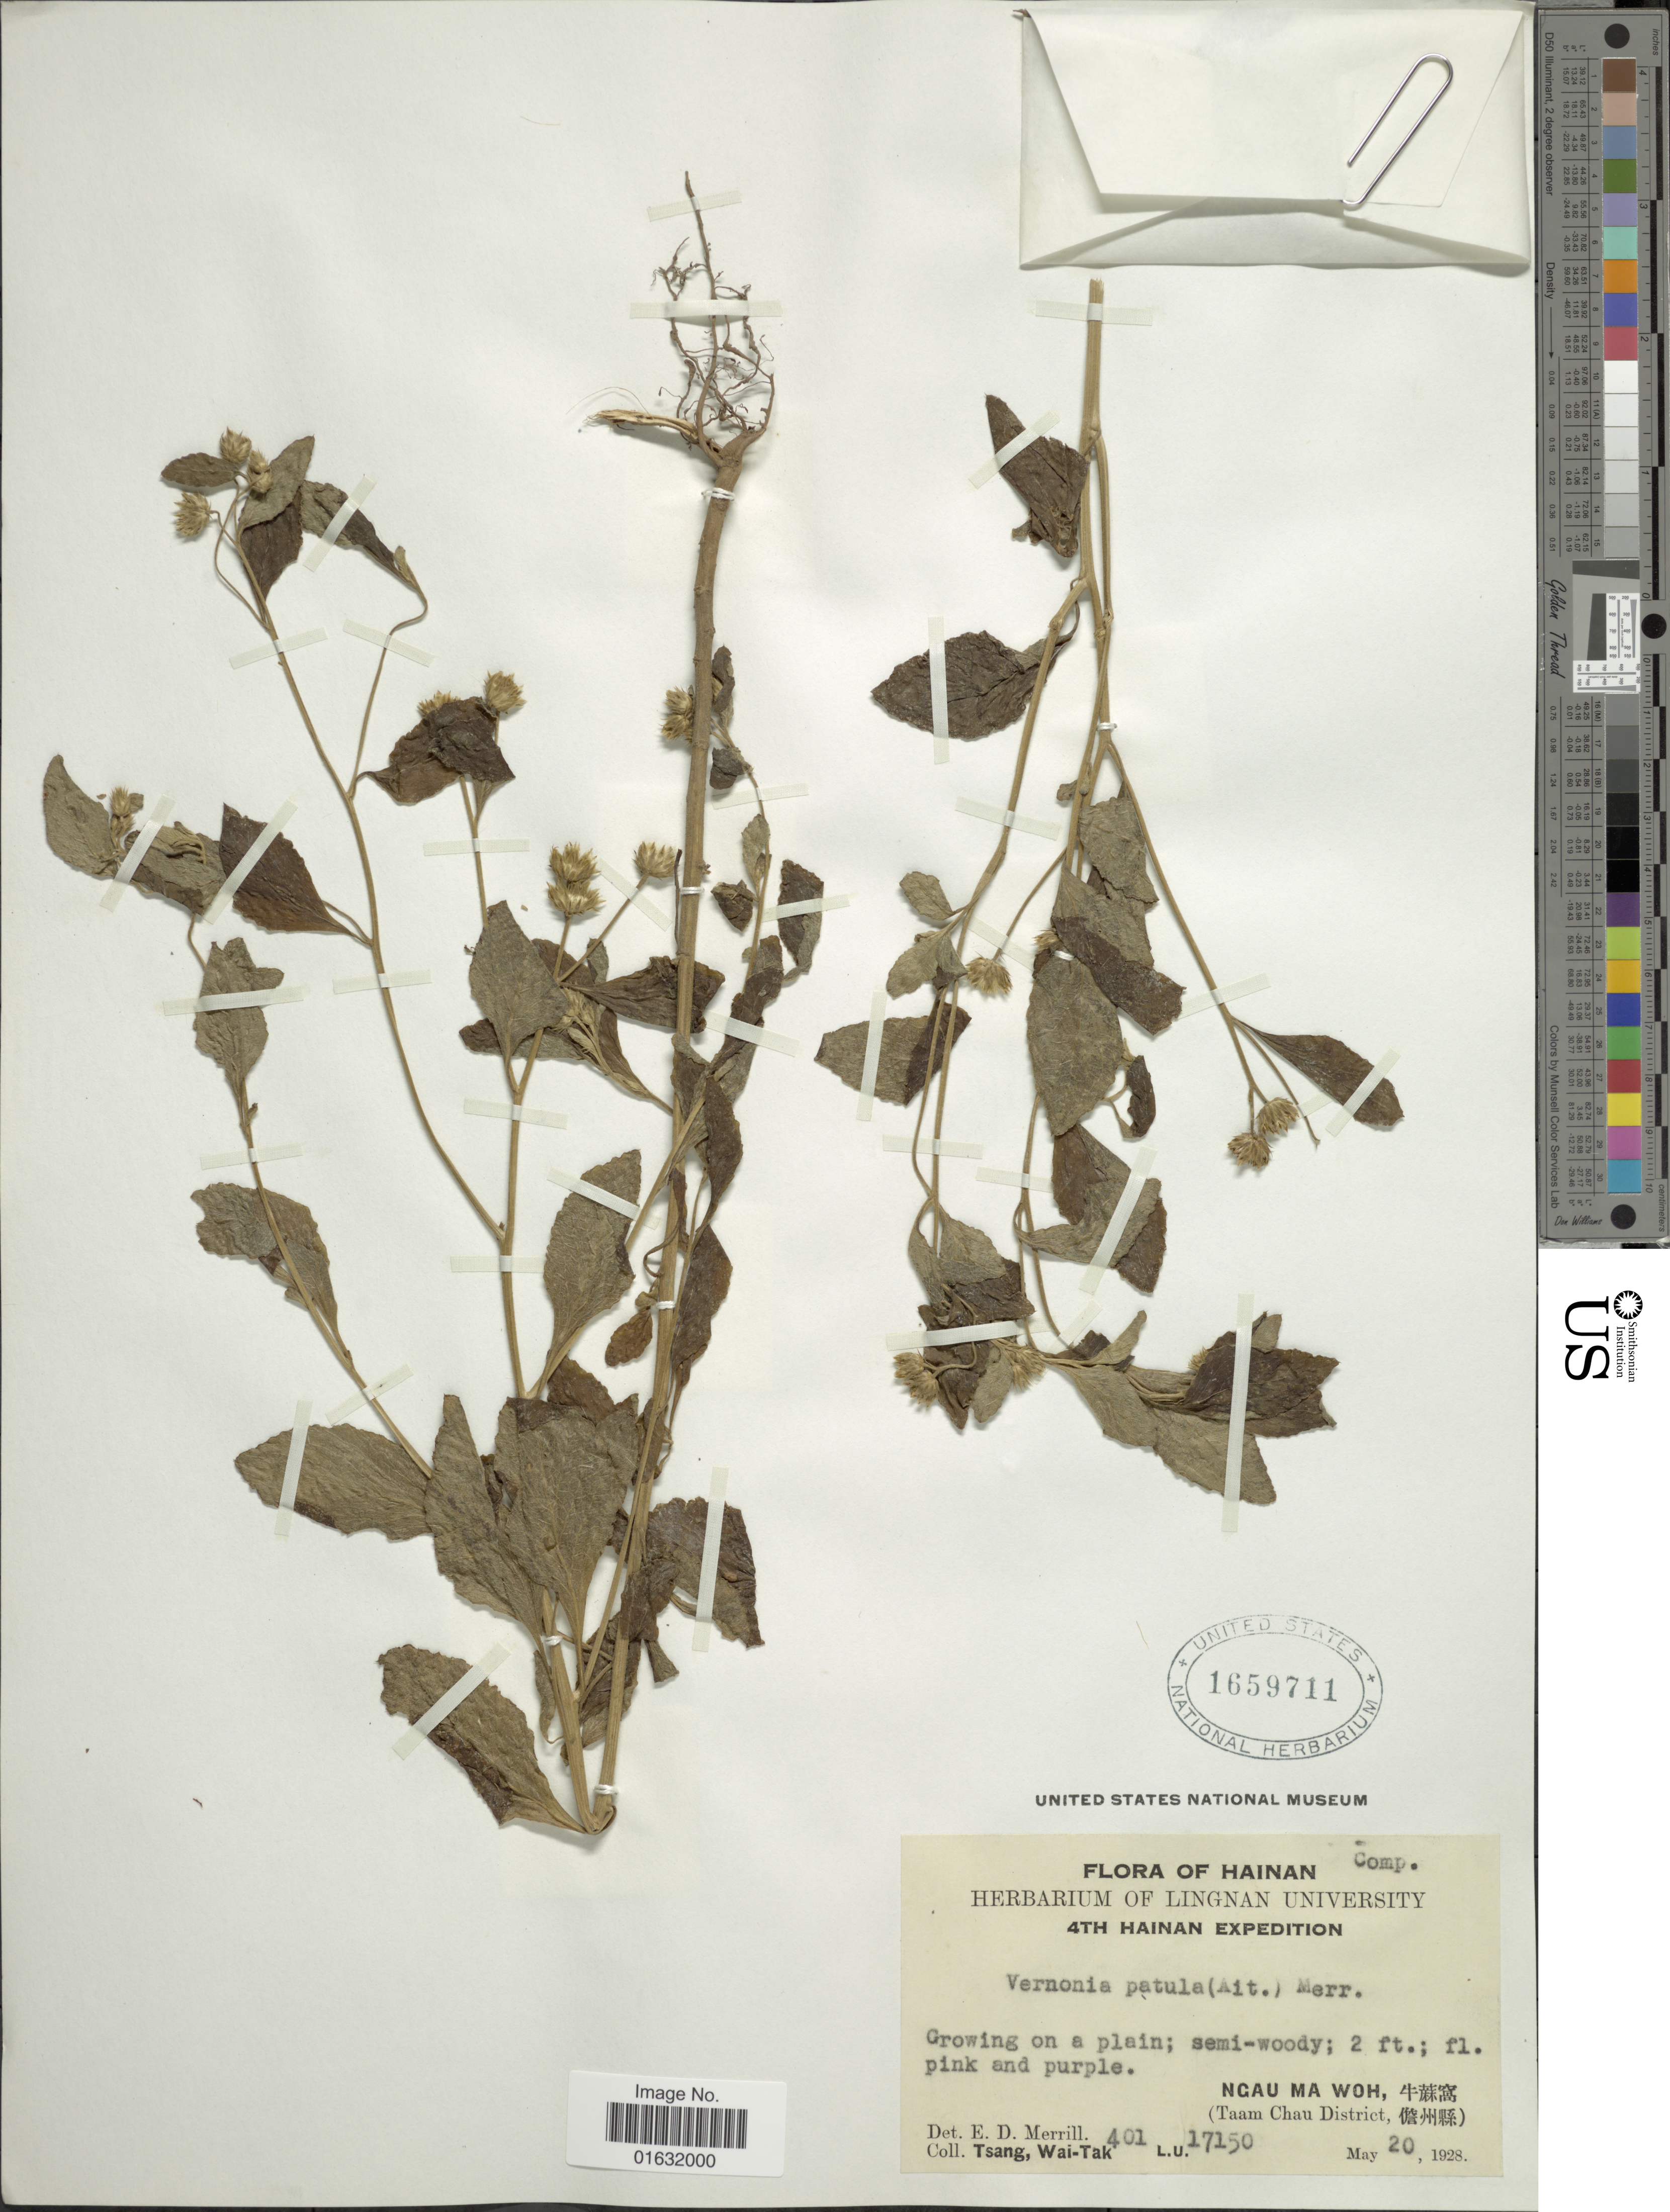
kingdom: Plantae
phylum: Tracheophyta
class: Magnoliopsida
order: Asterales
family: Asteraceae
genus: Cyanthillium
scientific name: Cyanthillium patulum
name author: (Aiton) H. Rob.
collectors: W. T. Tsang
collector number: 17150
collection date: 1928-05-20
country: China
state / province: Hainan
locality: Hainan, Ngau Ma Woh, (Taam Chau District).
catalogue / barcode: US 1659711